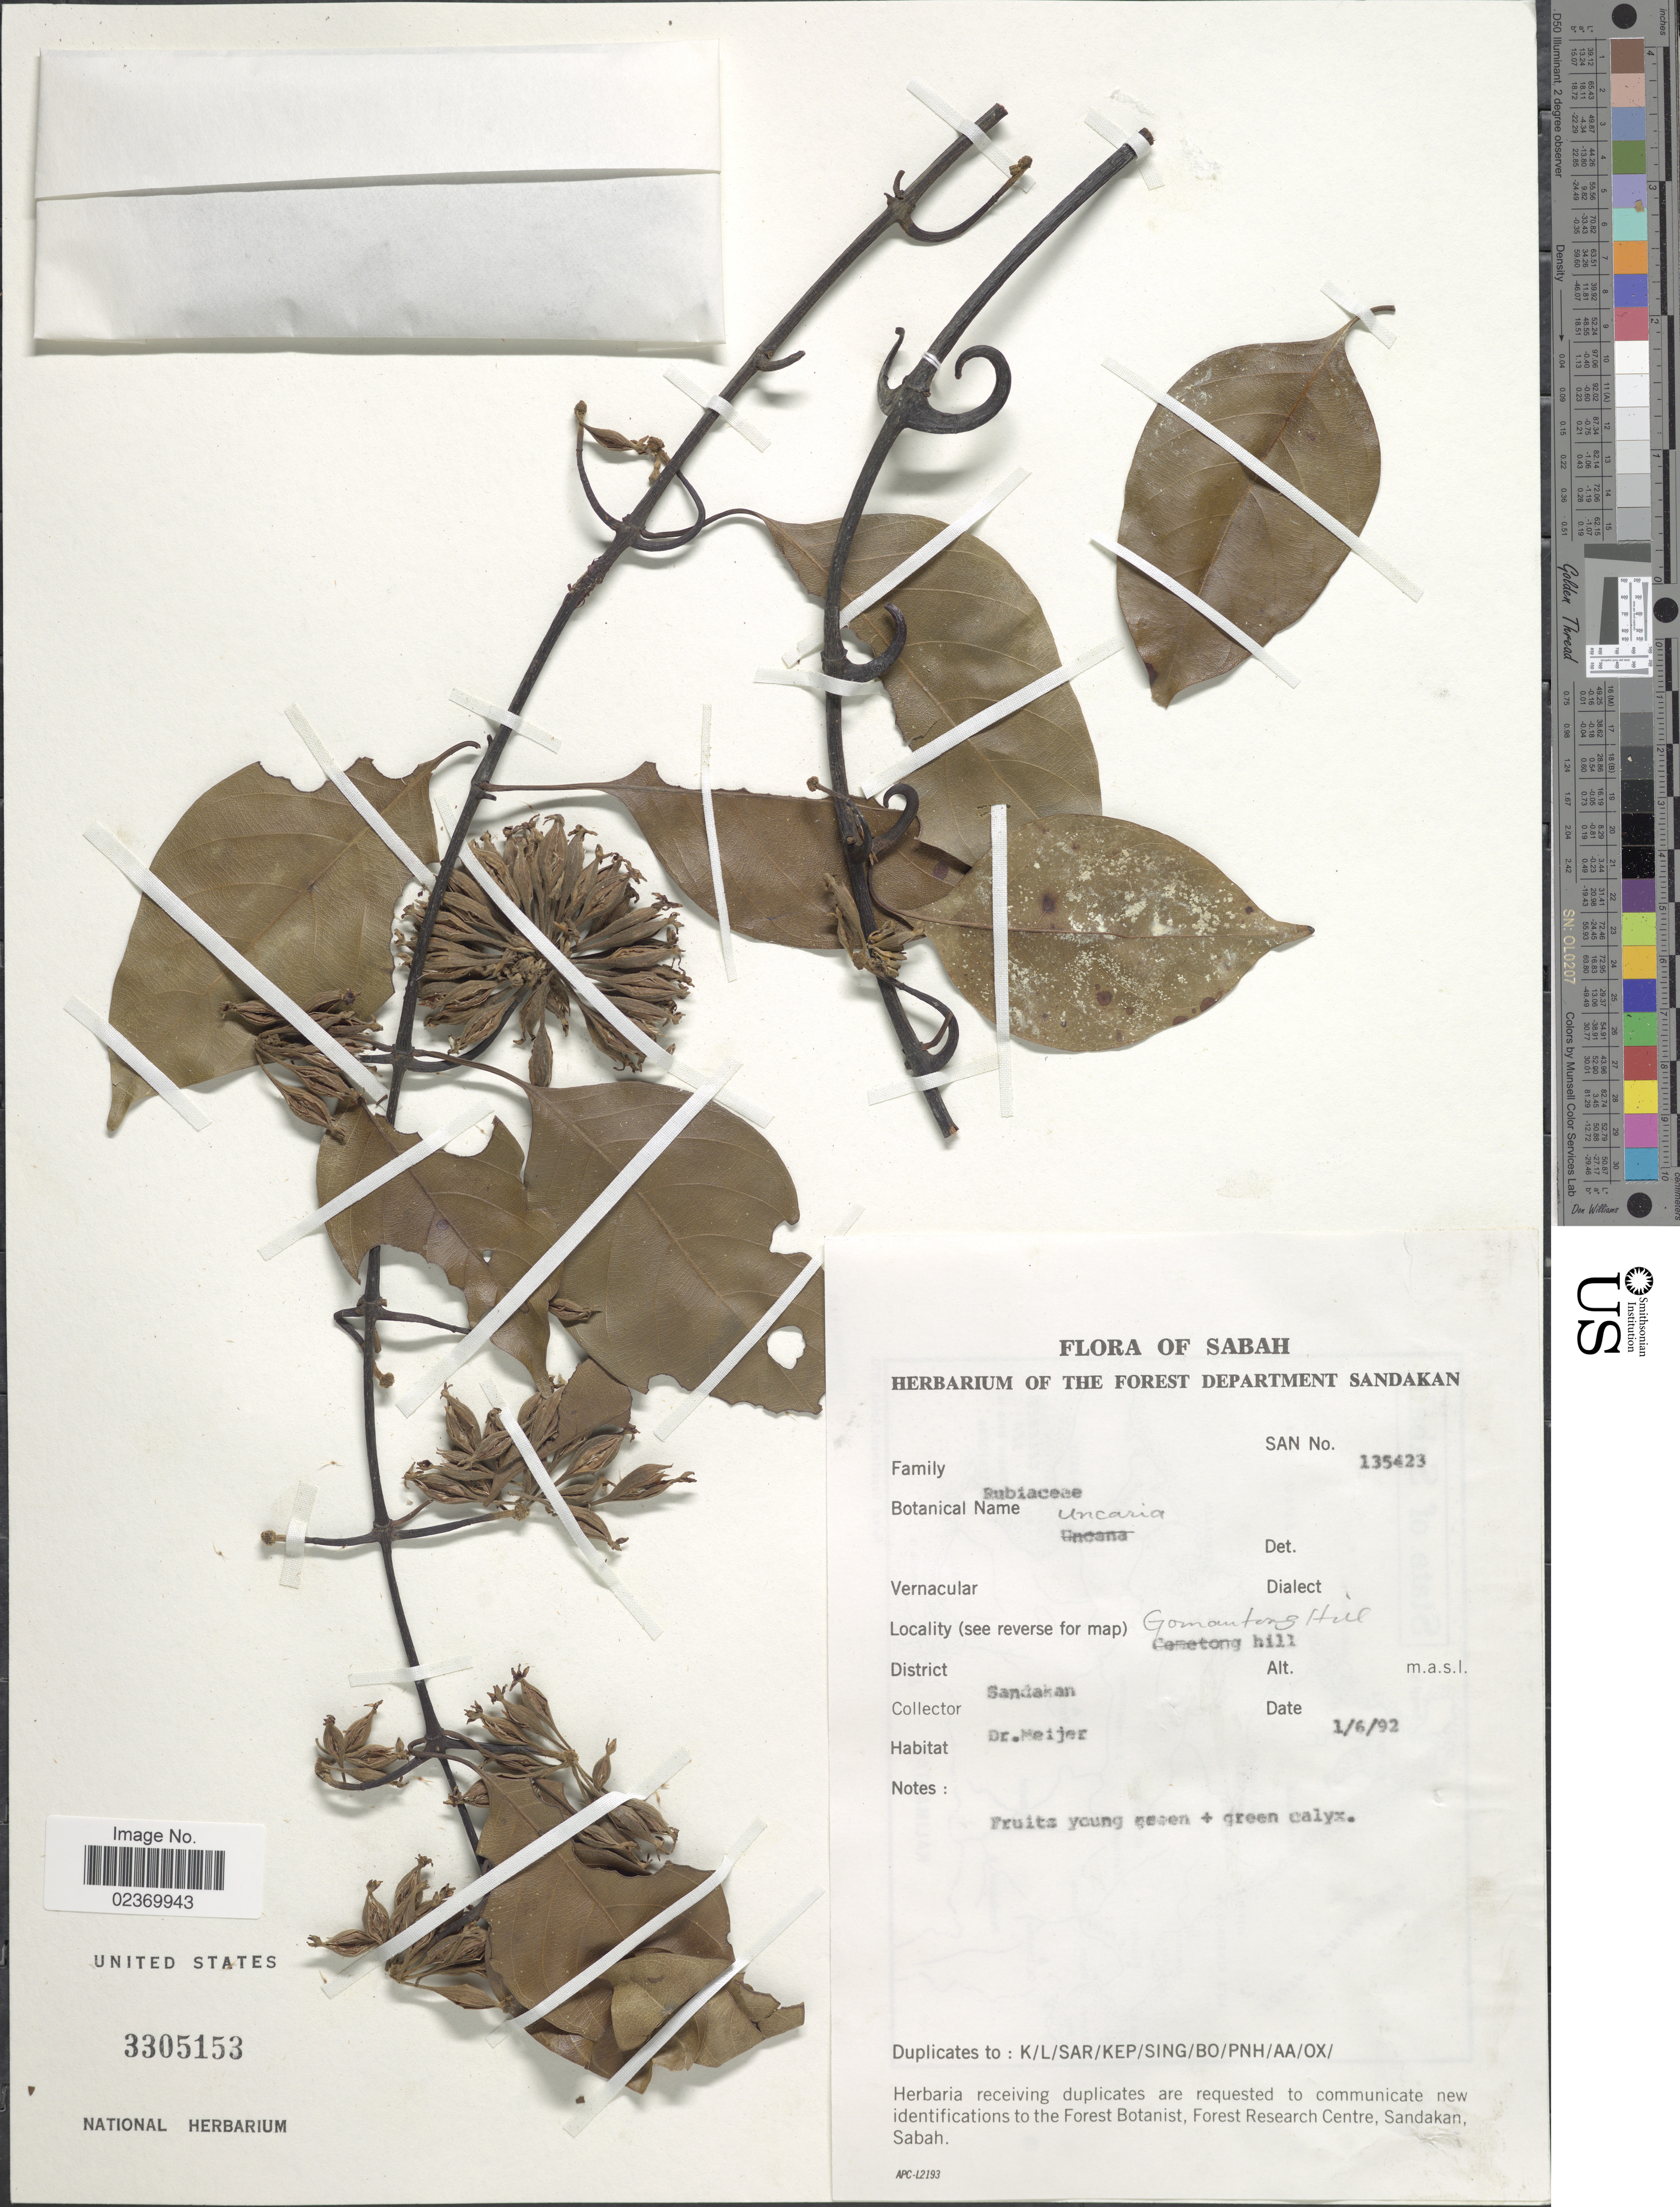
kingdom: Plantae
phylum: Tracheophyta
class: Magnoliopsida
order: Gentianales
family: Rubiaceae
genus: Uncaria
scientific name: Uncaria sp.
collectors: -- Meijer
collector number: SAN 135423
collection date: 1992-06-01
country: Malaysia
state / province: Sabah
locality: Gomanteng Hill, District Sandakan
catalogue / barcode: US 3305153